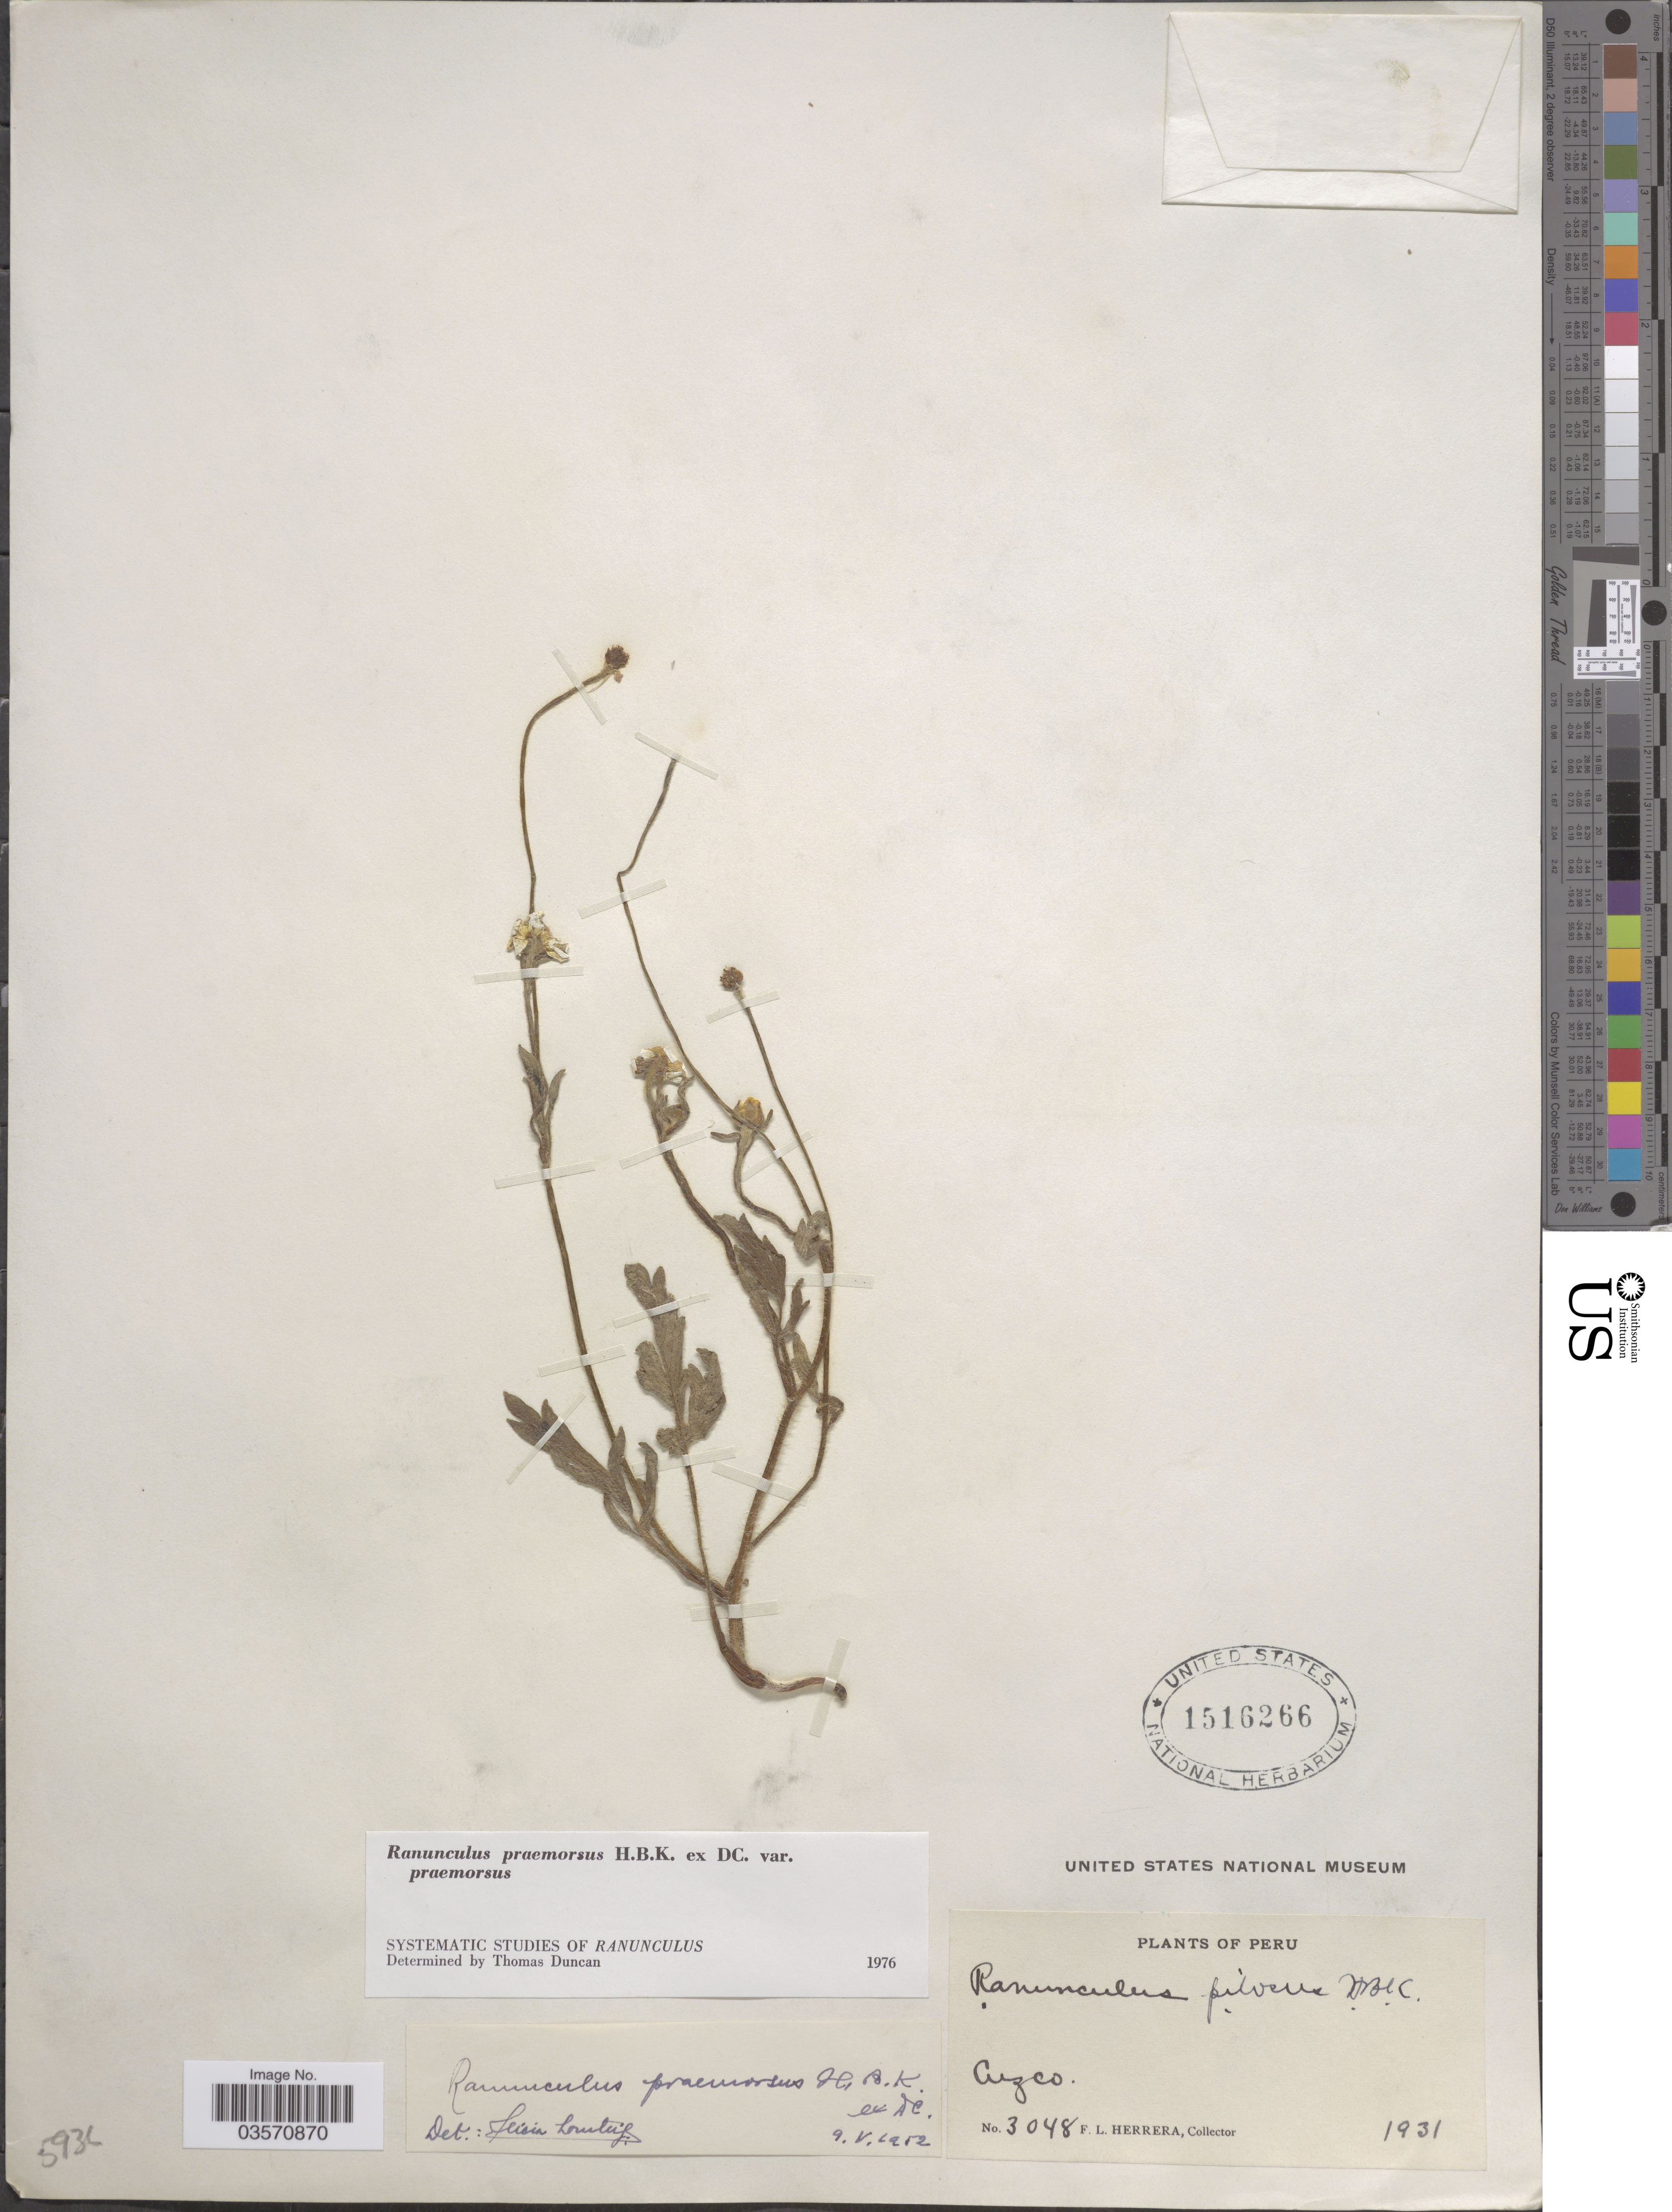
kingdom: Plantae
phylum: Tracheophyta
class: Magnoliopsida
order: Ranunculales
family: Ranunculaceae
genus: Ranunculus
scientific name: Ranunculus praemorsus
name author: Kunth ex DC.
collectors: F. L. Herrera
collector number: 3048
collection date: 1931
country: Peru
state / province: Cusco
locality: Cuzco.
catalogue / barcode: US 1516266